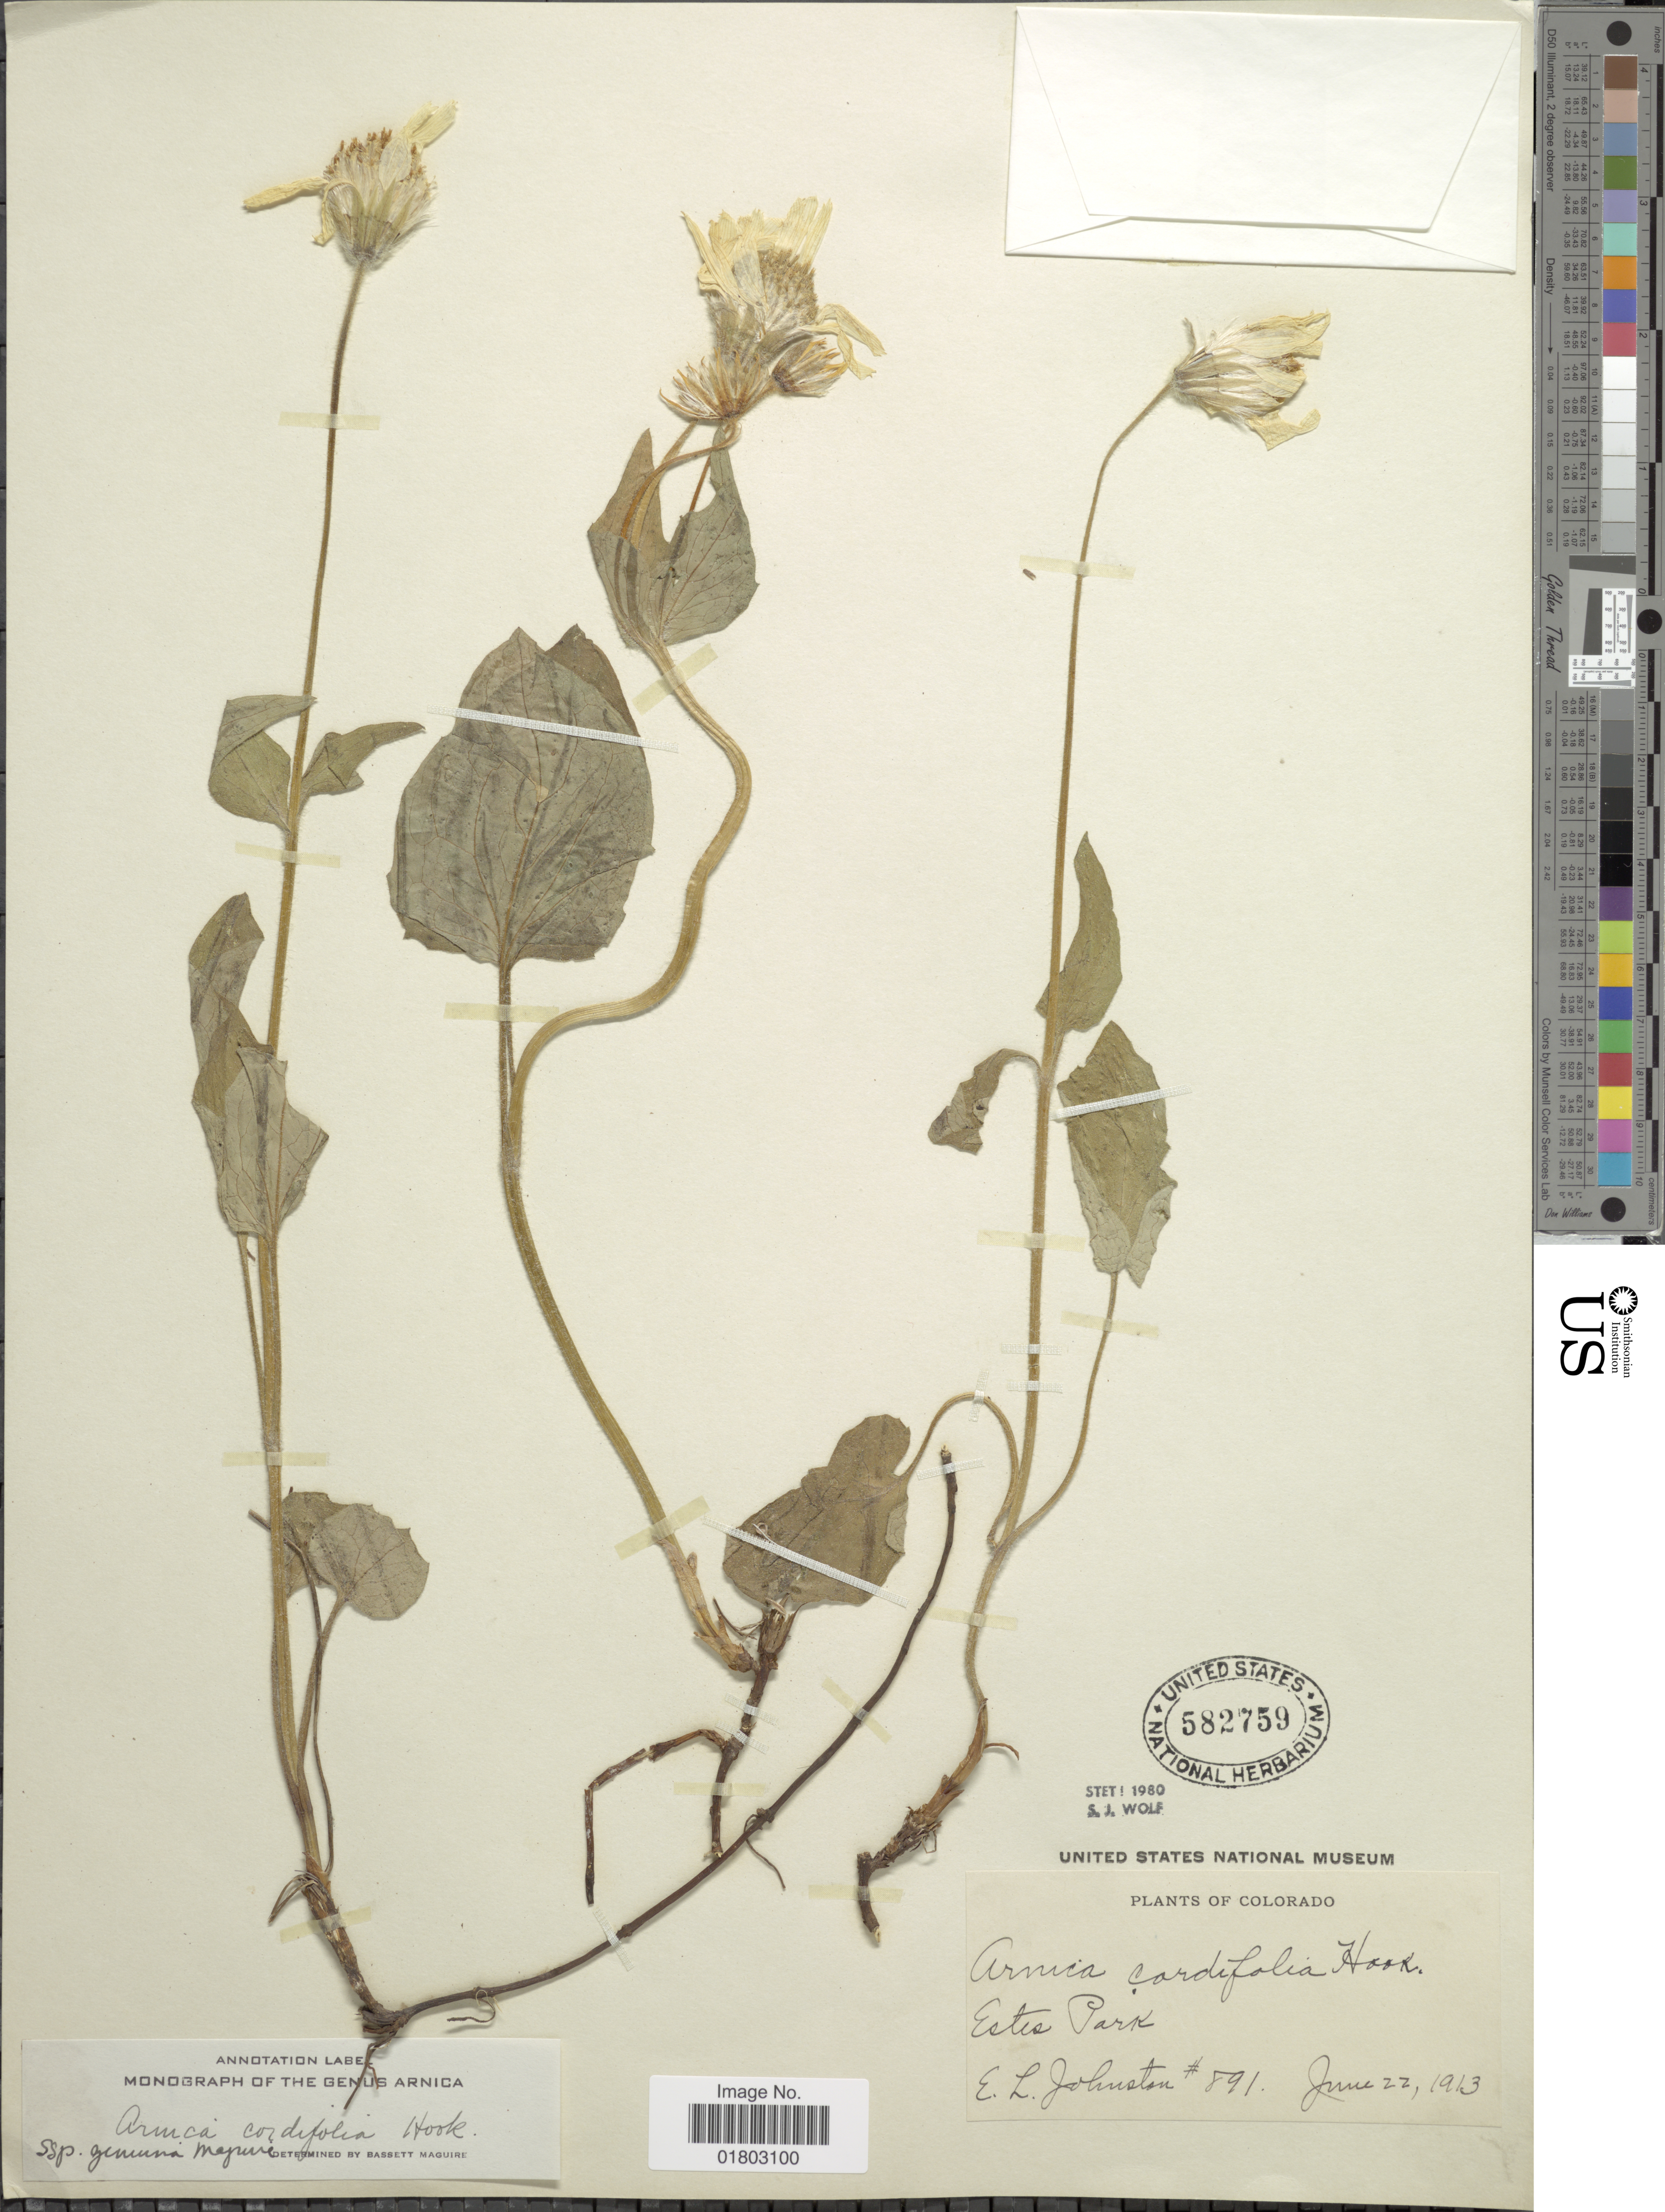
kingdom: Plantae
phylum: Tracheophyta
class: Magnoliopsida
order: Asterales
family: Asteraceae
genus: Arnica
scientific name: Arnica cordifolia subsp. genuina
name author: Maguire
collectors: E. L. Johnston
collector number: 891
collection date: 1913-06-22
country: United States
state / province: Colorado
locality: Estes Park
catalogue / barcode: US 582759